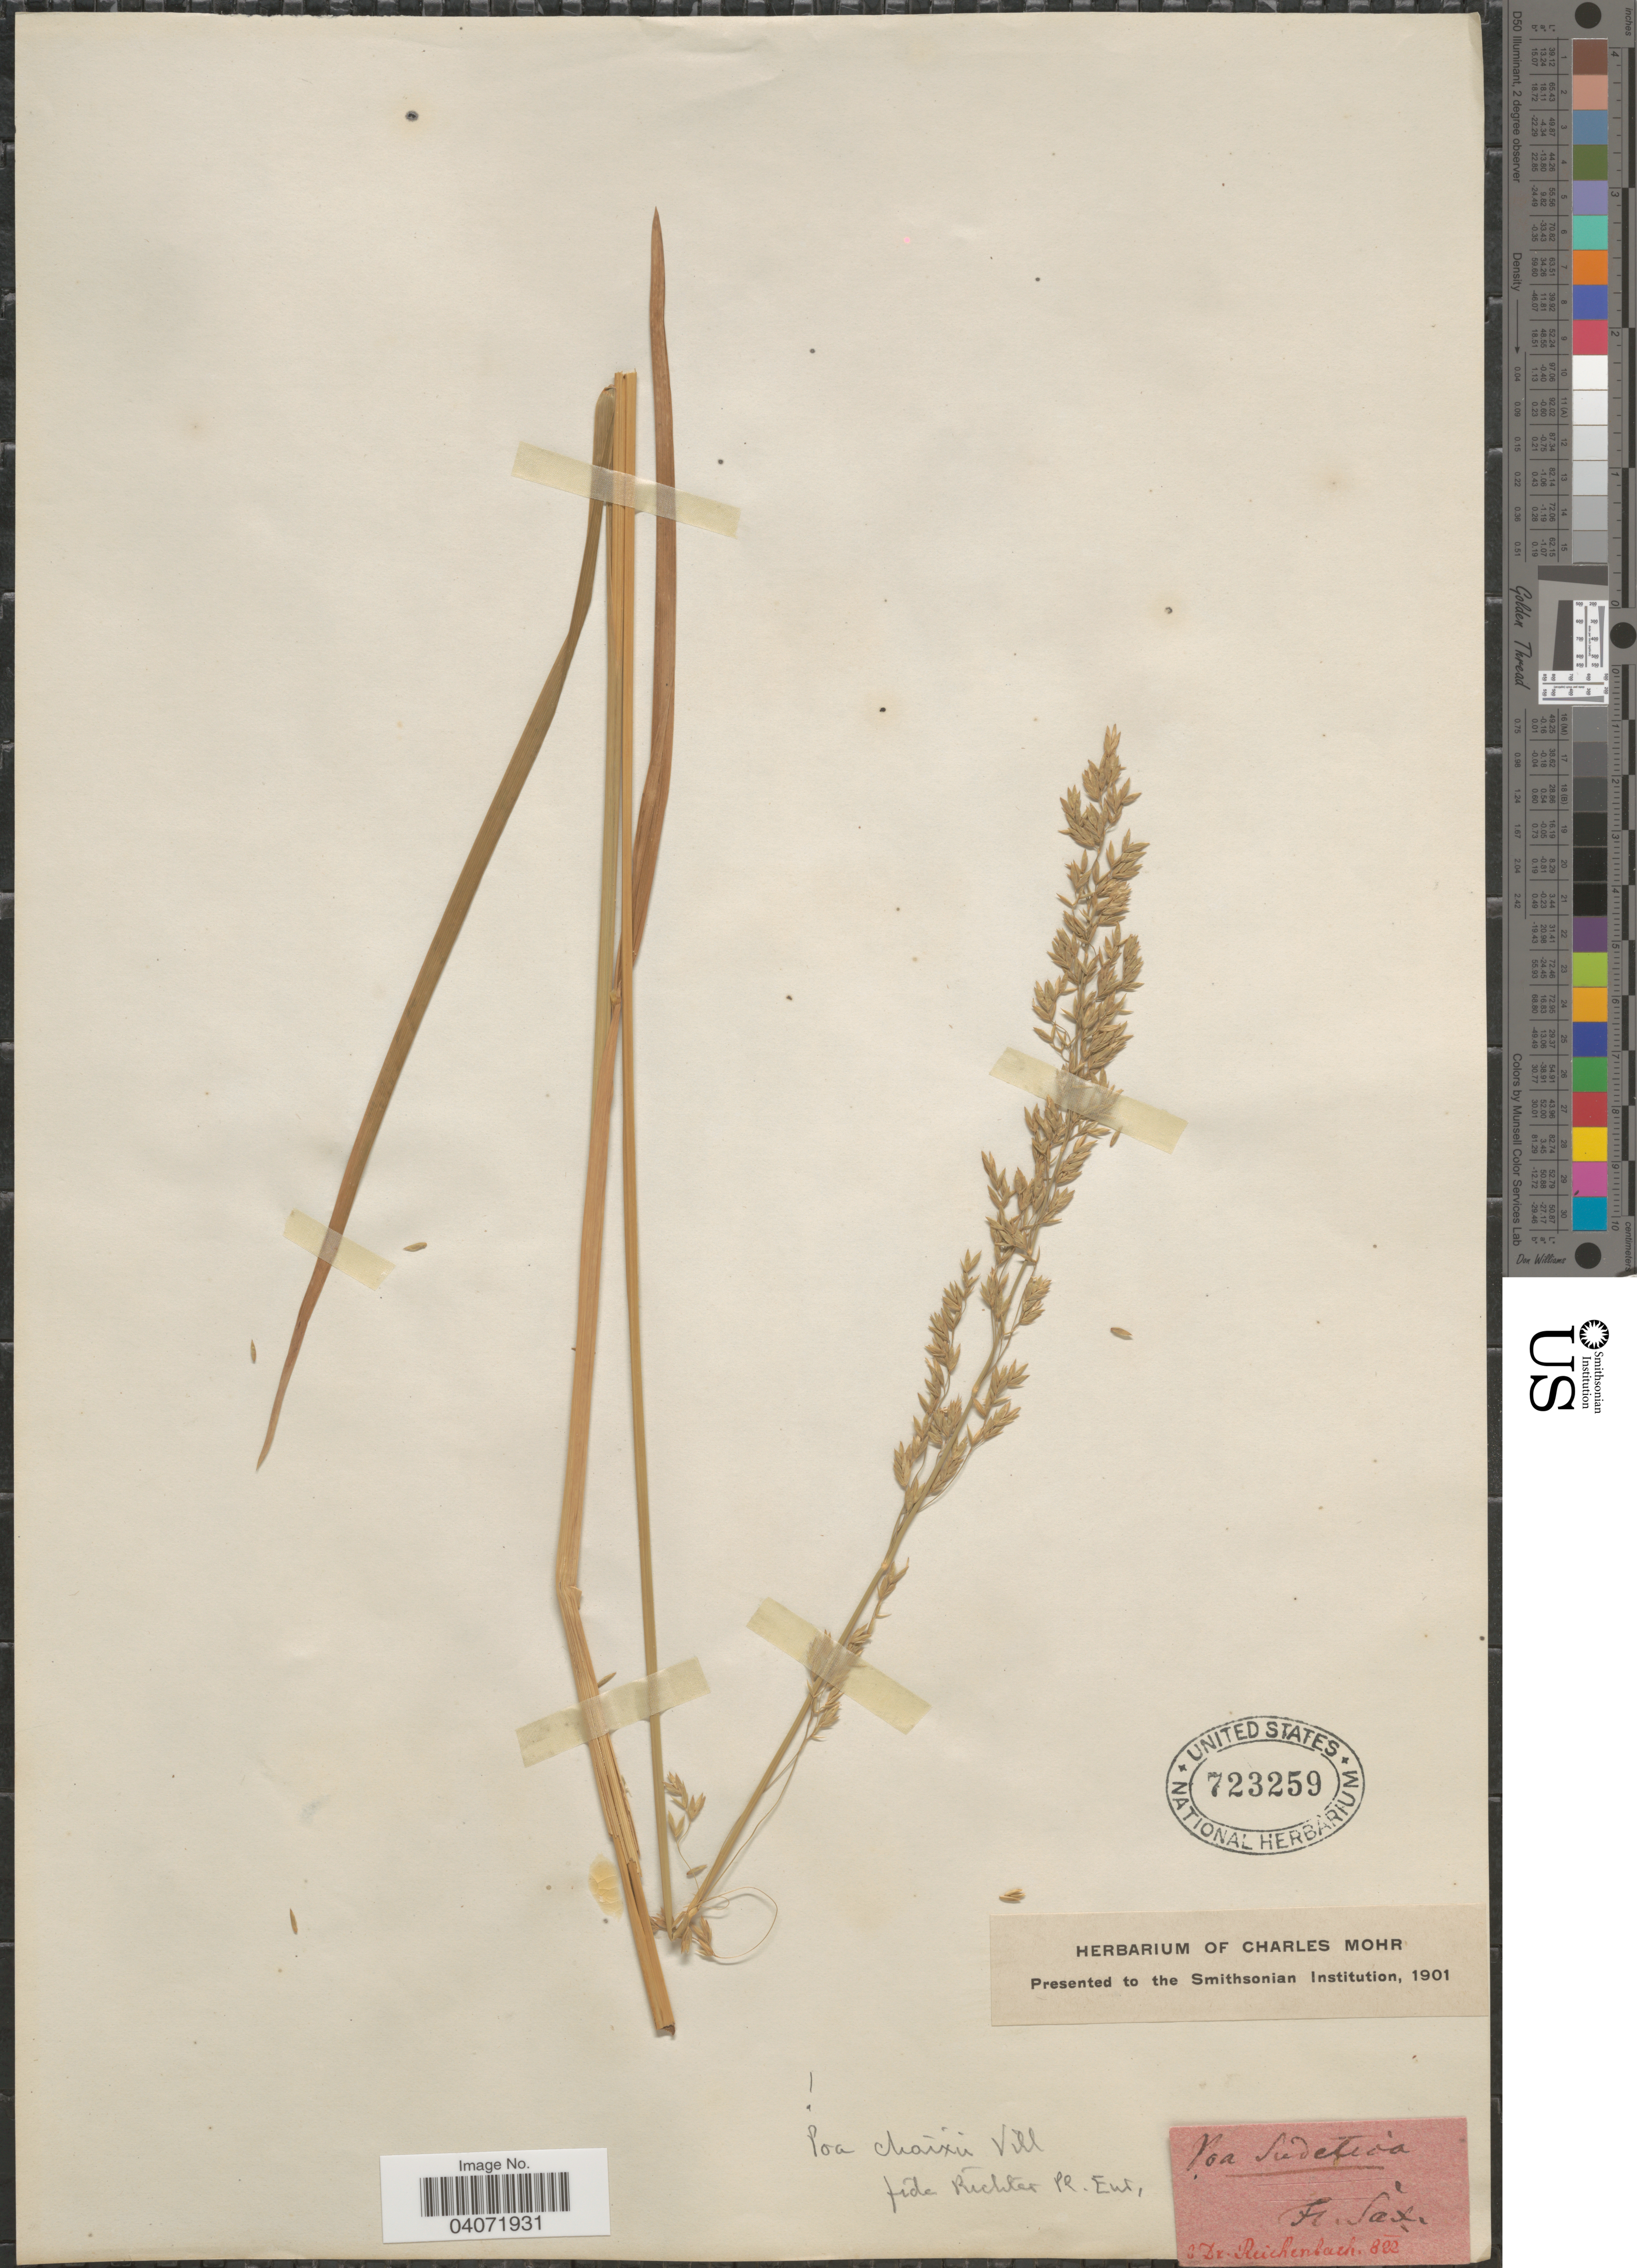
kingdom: Plantae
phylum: Tracheophyta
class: Liliopsida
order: Poales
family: Poaceae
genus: Poa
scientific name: Poa chaixii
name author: Vill.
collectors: Reichenbach, --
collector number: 822*?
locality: Sudetica. Fr. Sax. [interpreted]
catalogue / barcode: US 723259